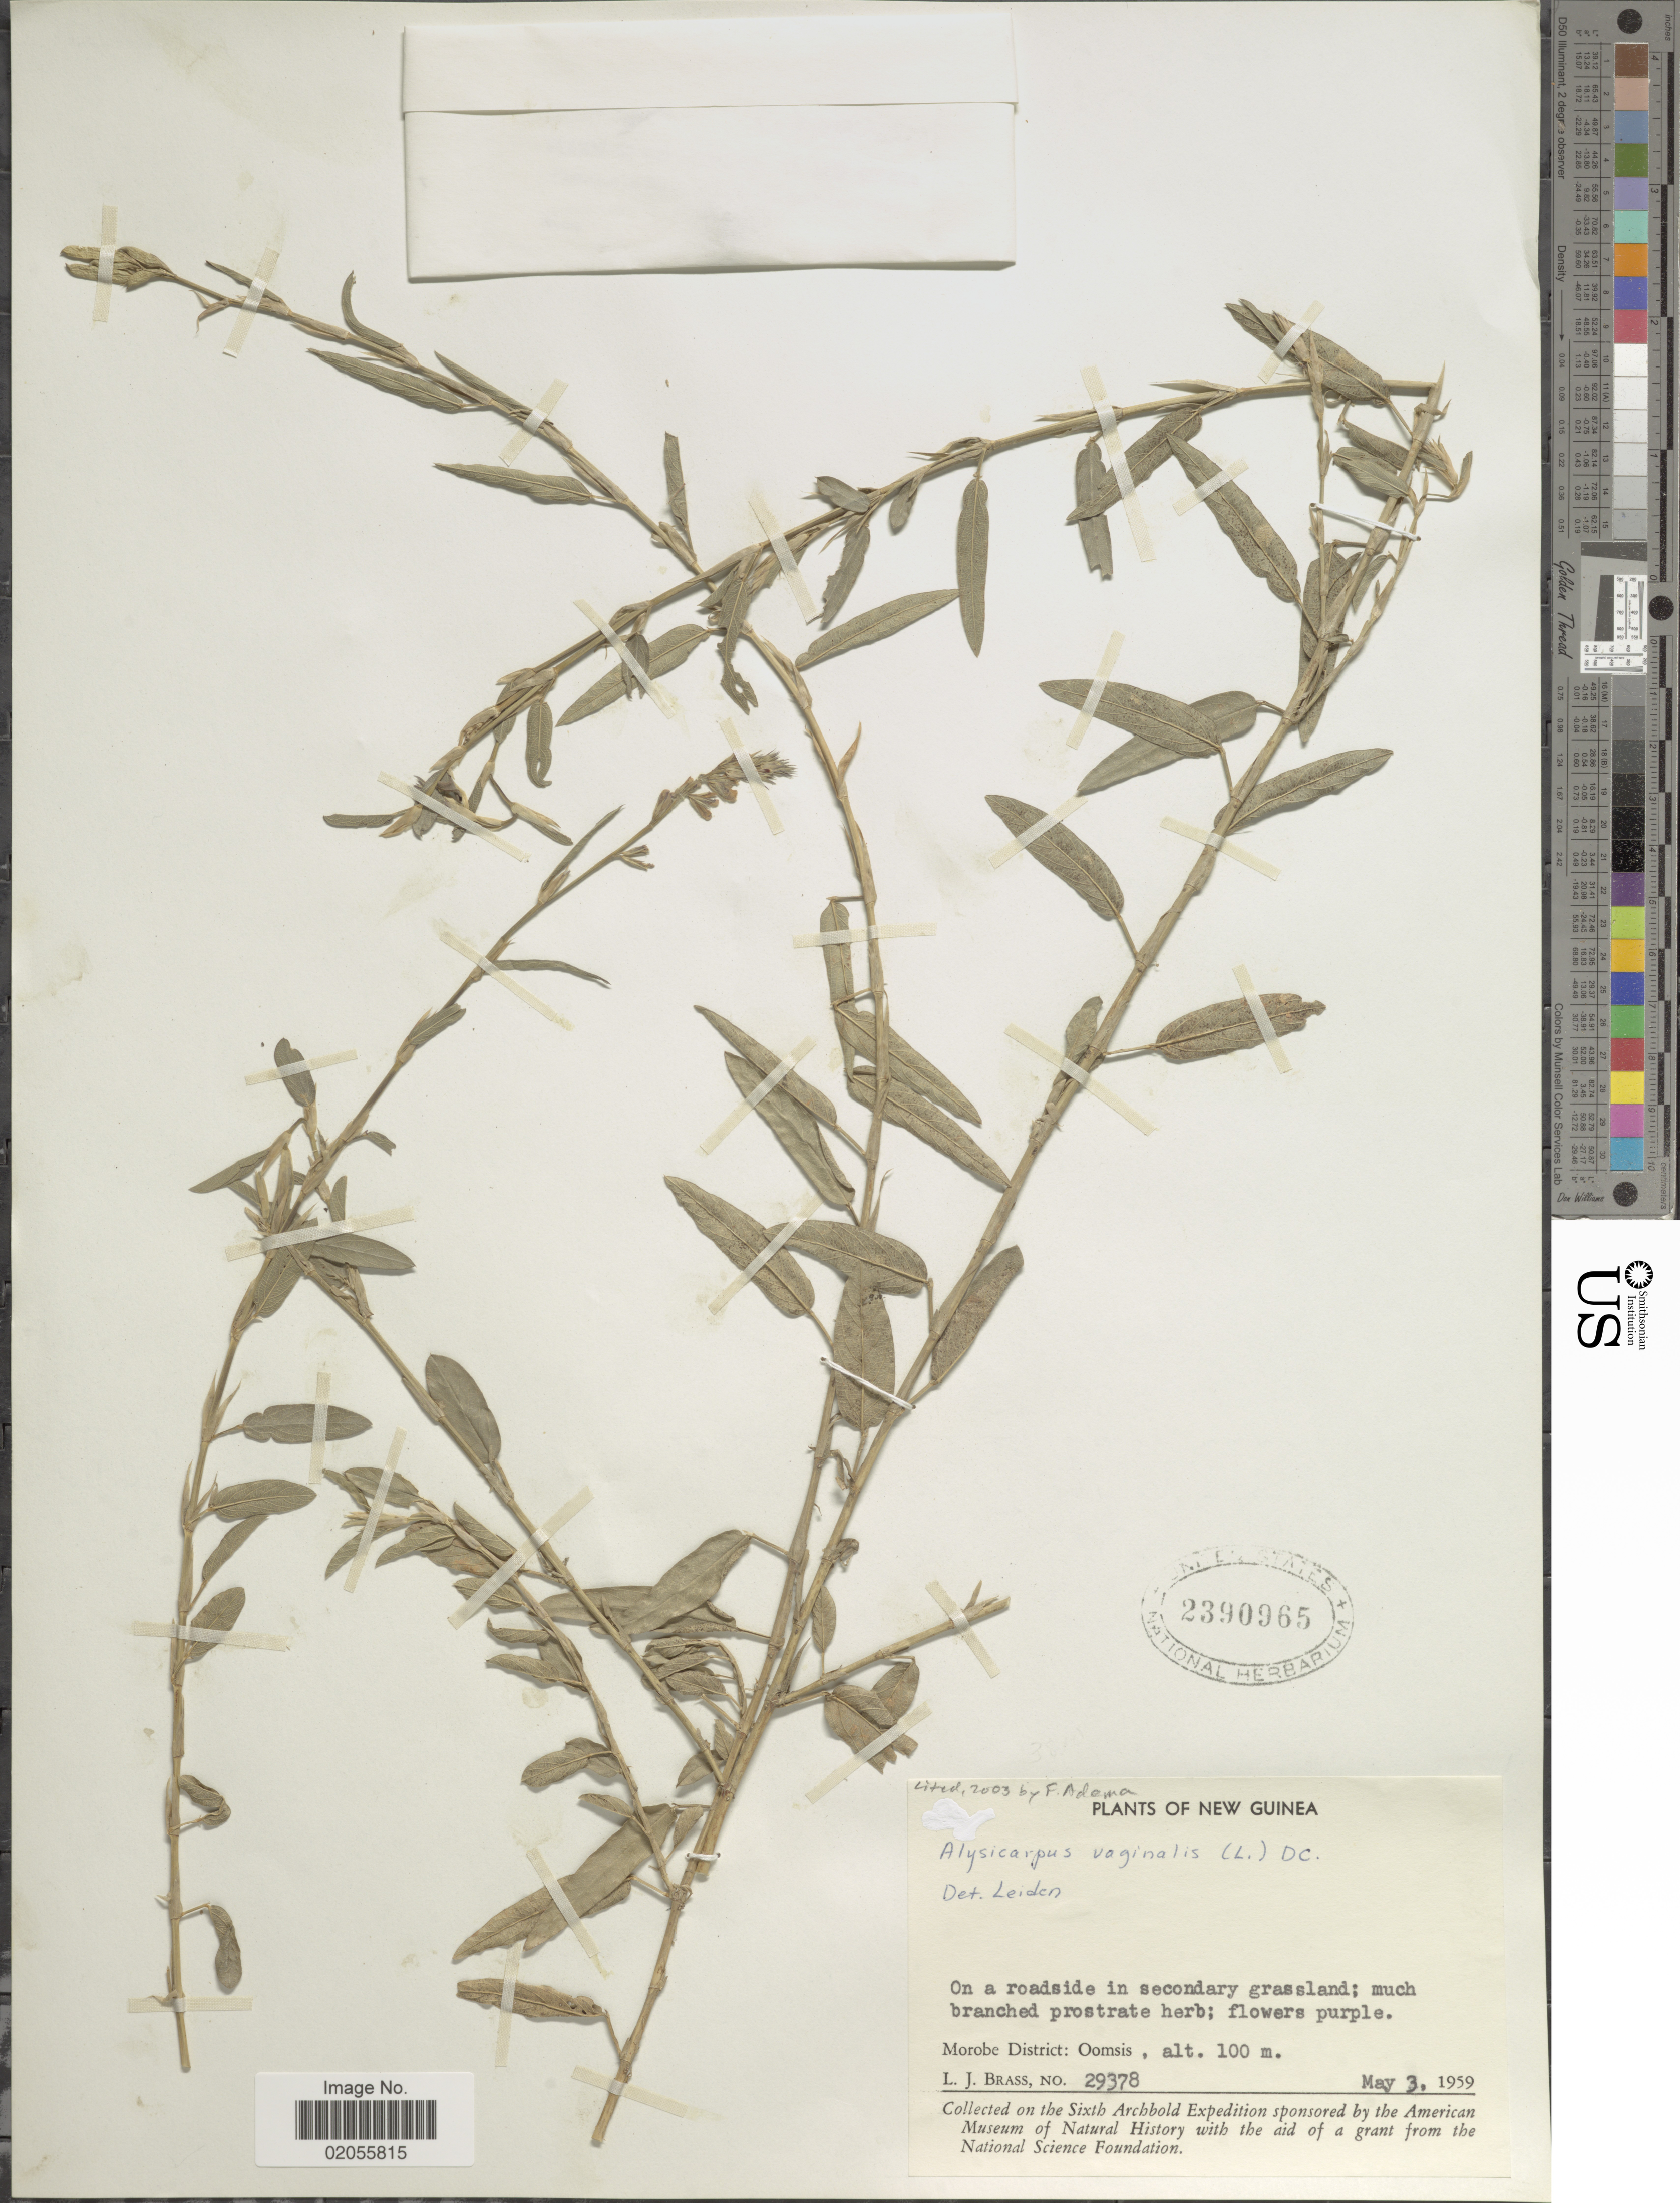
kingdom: Plantae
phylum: Tracheophyta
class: Magnoliopsida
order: Fabales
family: Fabaceae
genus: Alysicarpus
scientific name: Alysicarpus vaginalis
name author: (L.) DC.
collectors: L. J. Brass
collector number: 29378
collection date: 1959-05-03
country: Papua New Guinea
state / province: Morobe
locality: Oomsis, New Guinea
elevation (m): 100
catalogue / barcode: US 2390965